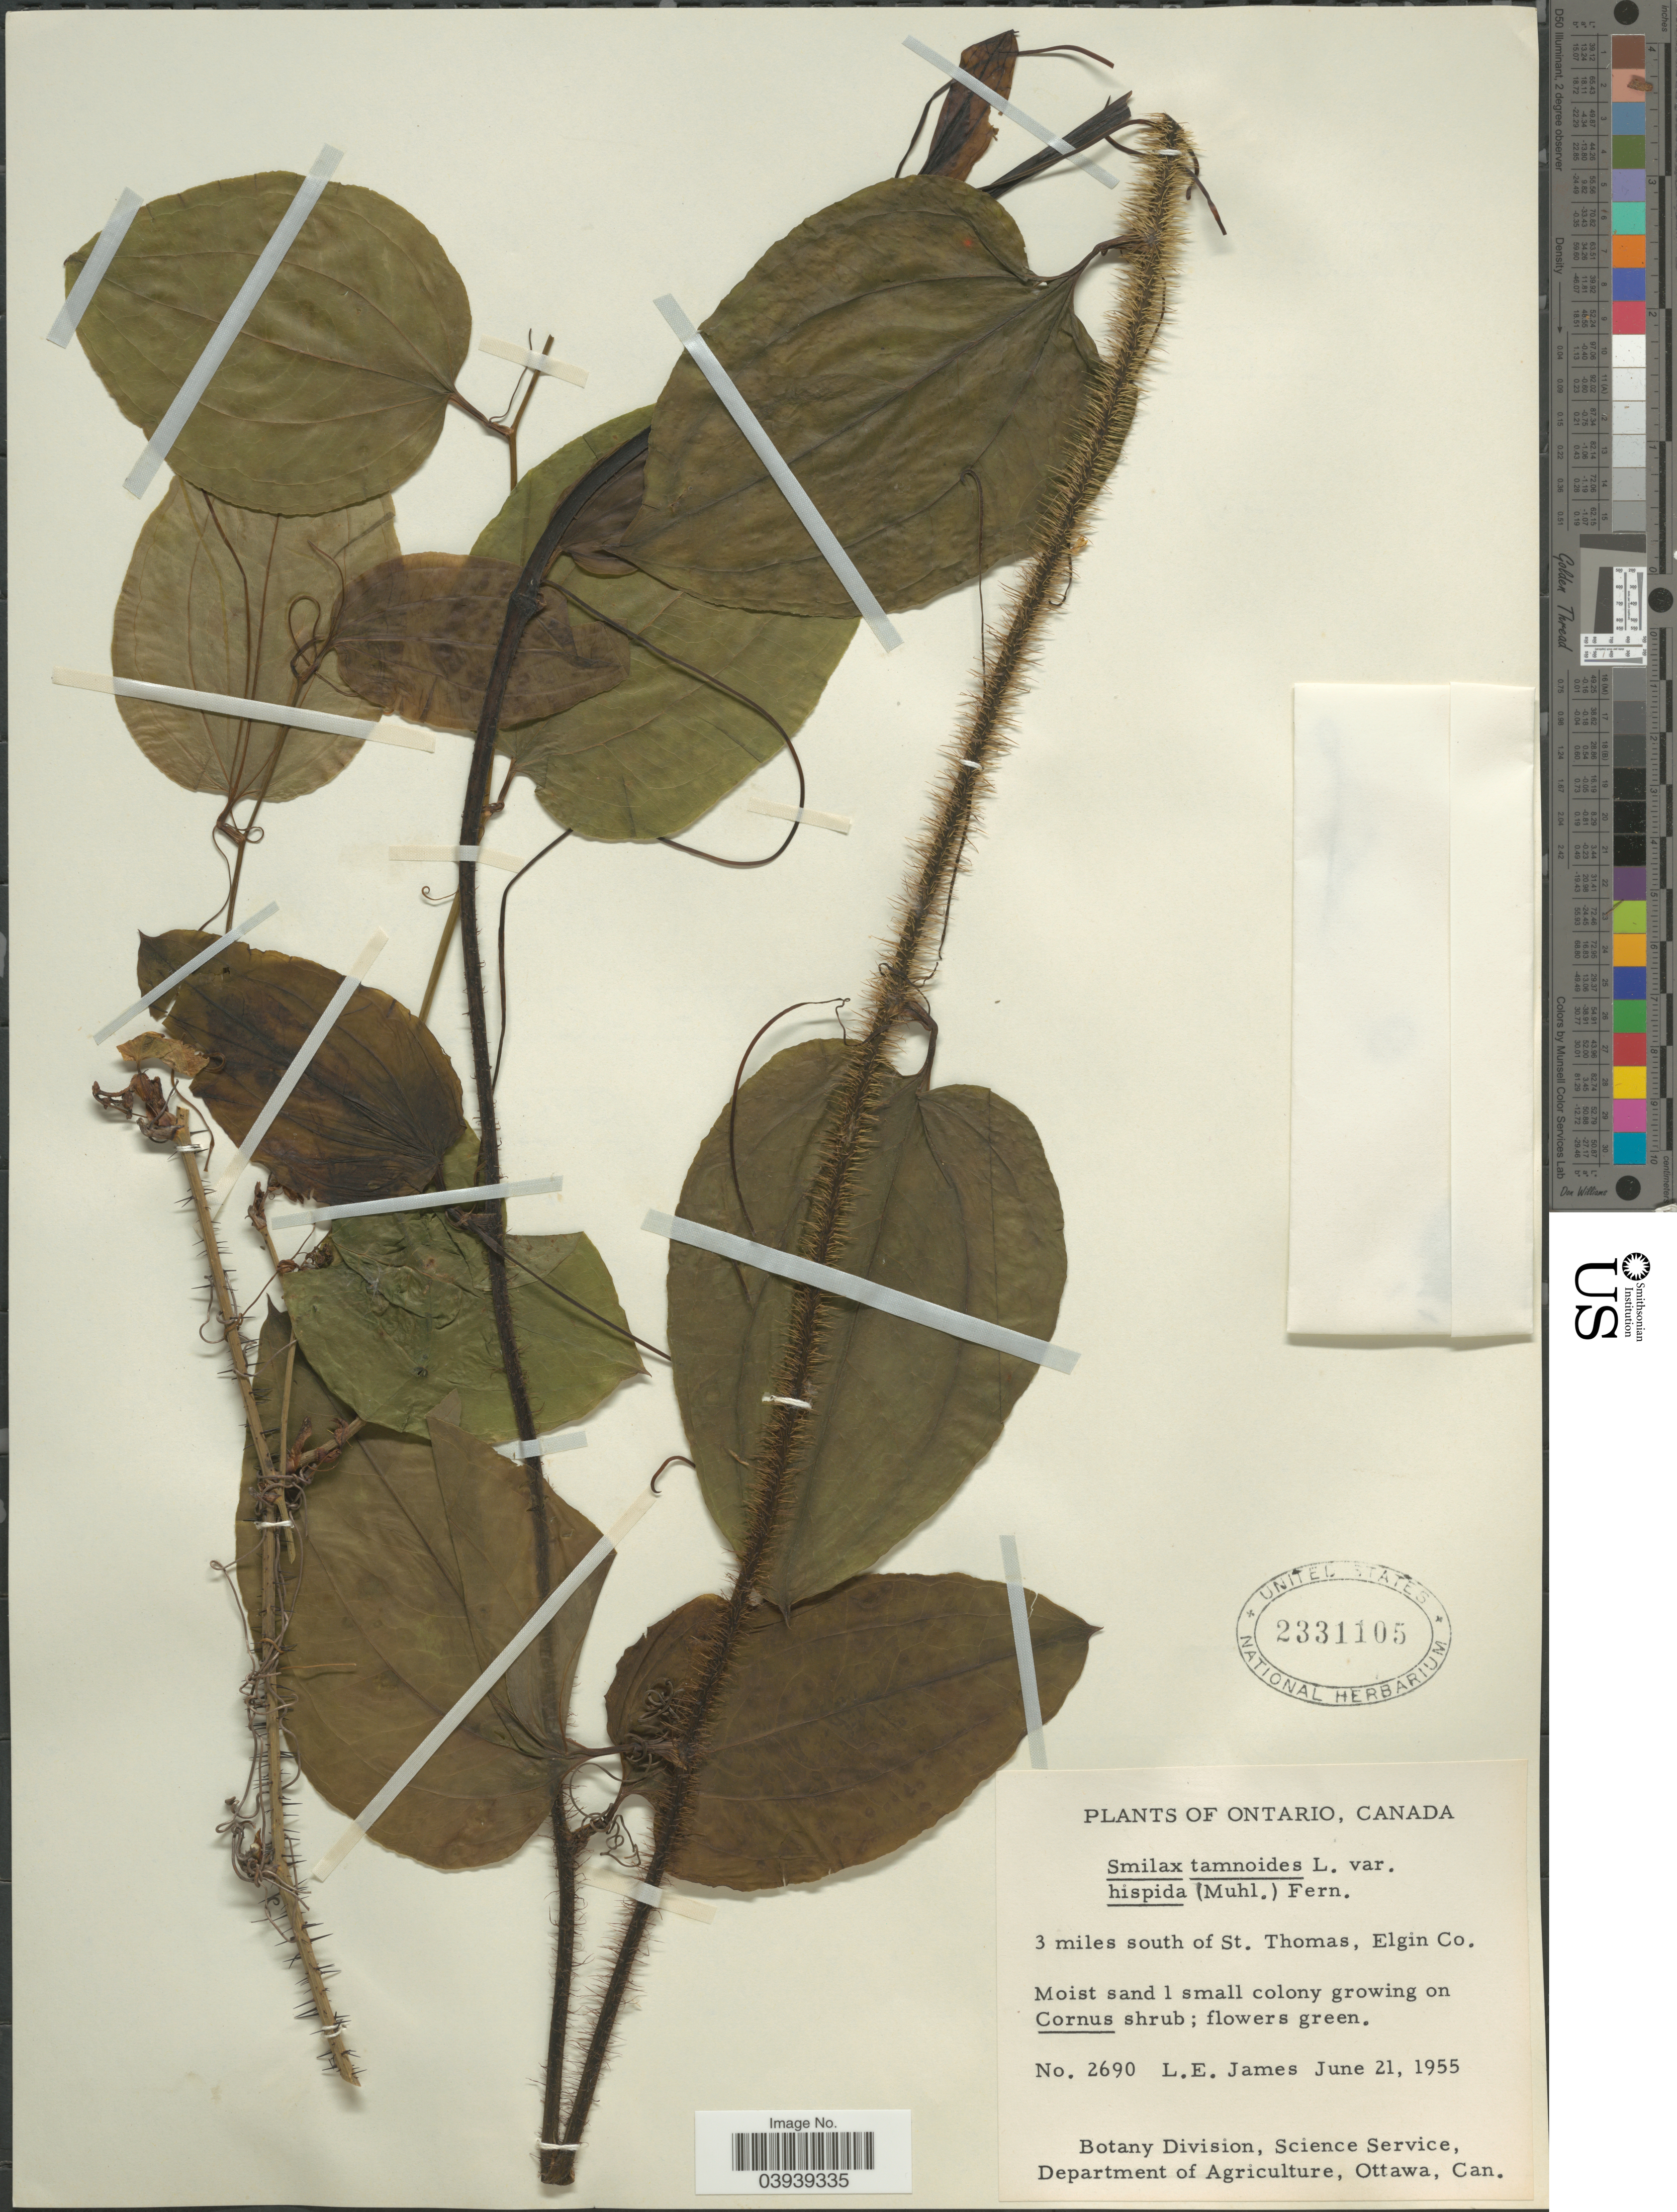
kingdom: Plantae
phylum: Tracheophyta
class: Liliopsida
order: Liliales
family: Smilacaceae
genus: Smilax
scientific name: Smilax tamnoides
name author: L.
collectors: L. E. James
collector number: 2690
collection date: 1955-06-21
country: Canada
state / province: Ontario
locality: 3 miles south of St. Thomas, Elgin Co.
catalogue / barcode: US 2331105